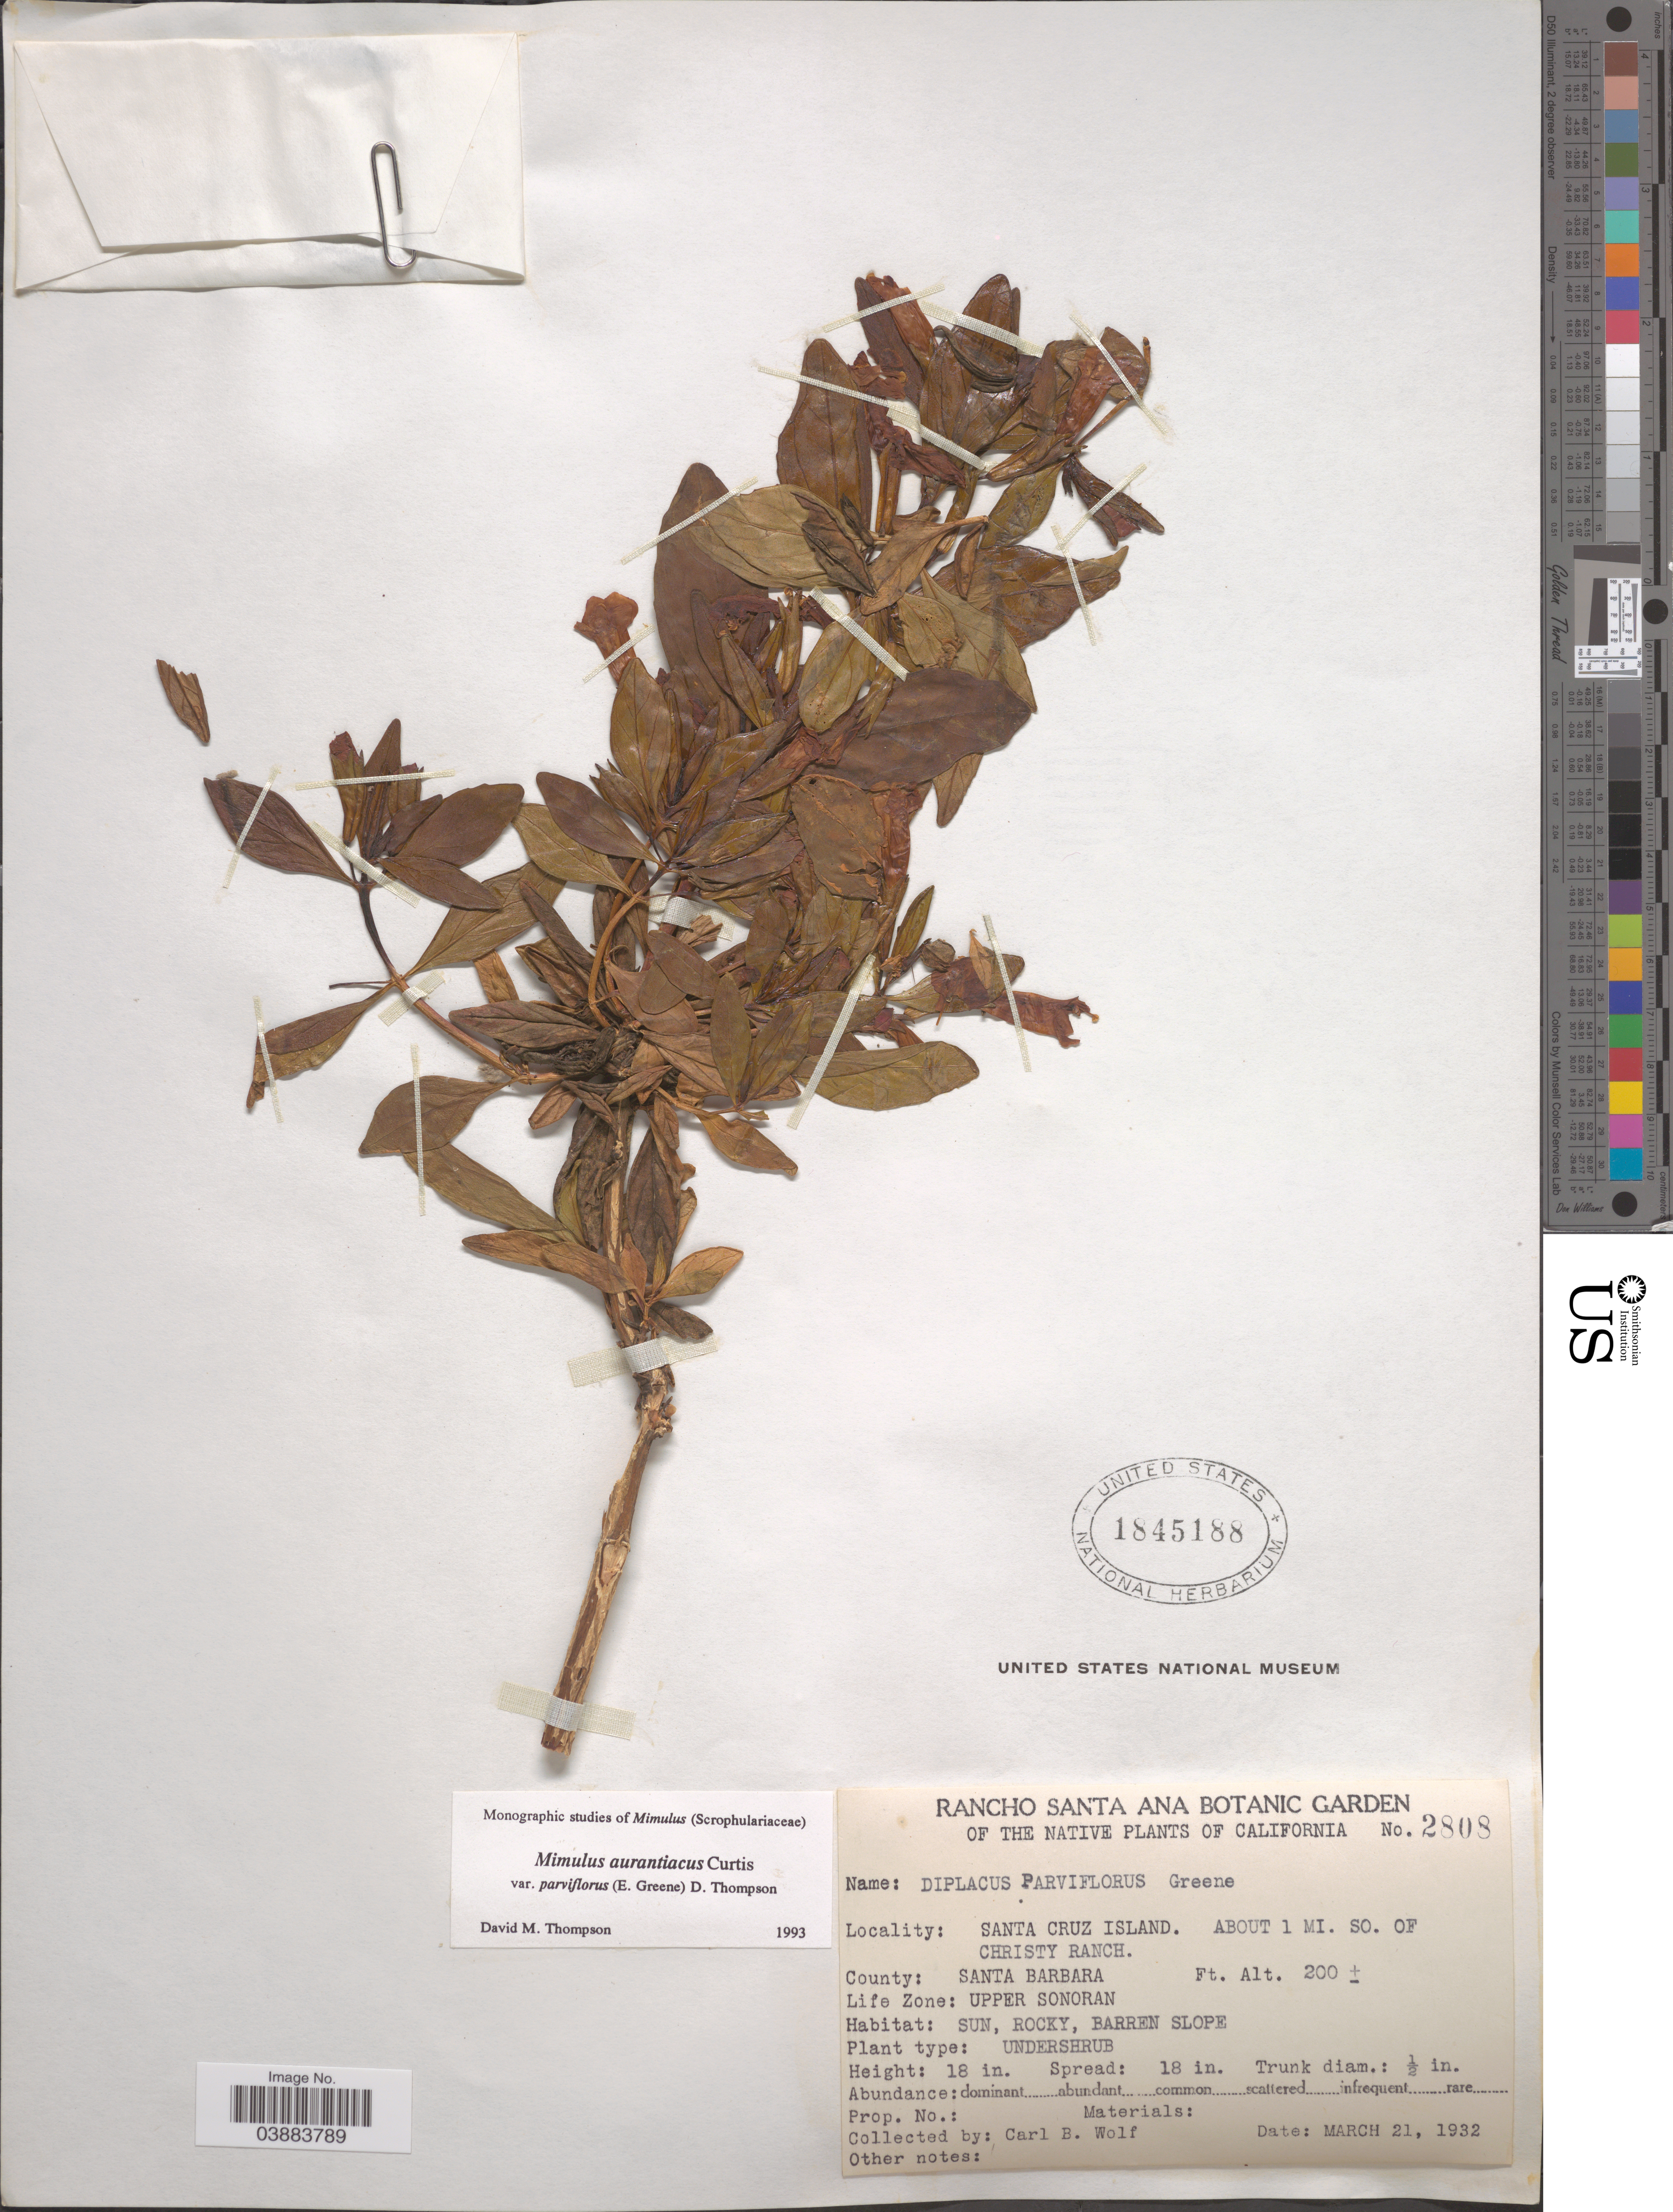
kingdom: Plantae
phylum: Tracheophyta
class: Magnoliopsida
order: Lamiales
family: Phrymaceae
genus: Diplacus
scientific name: Diplacus aurantiacus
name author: (Curtis) Jeps.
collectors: C. B. Wolf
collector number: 2808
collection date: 1932-03-21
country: United States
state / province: California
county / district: Santa Barbara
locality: Santa Cruz Island. Christy Ranch. County: Santa Barbara. Life zone: Upper Sonoran.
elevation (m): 61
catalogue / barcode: US 1845188